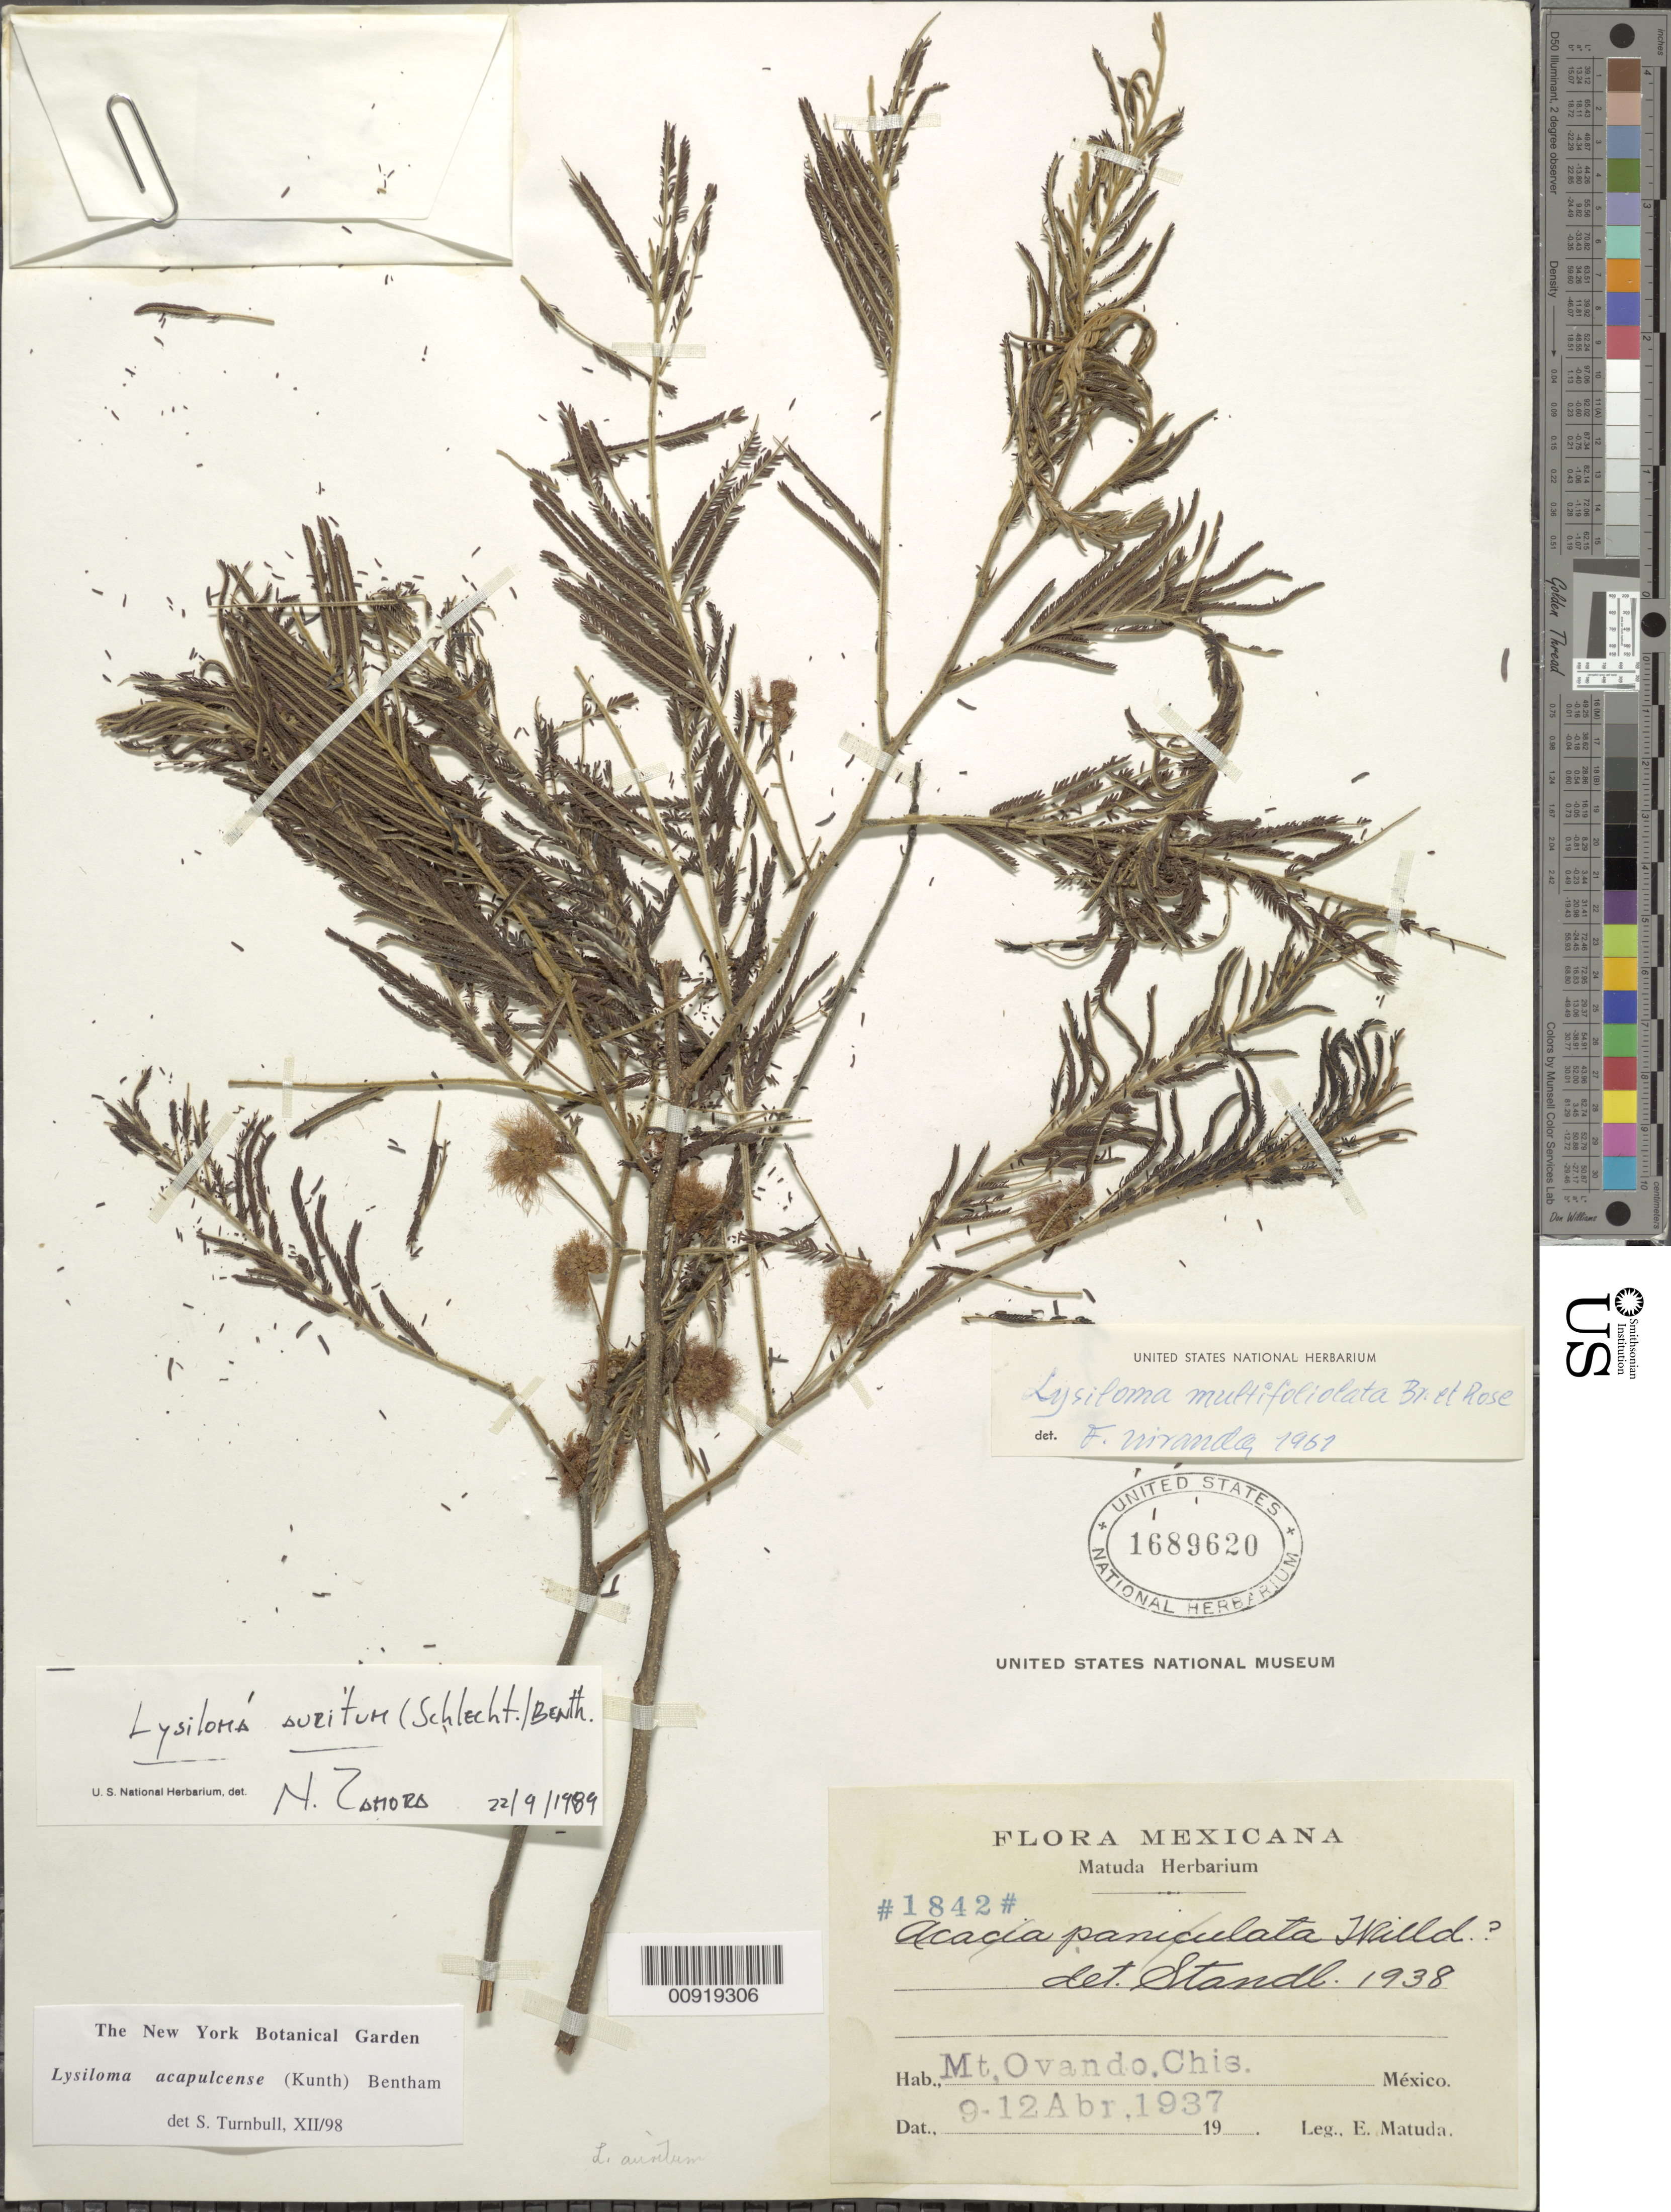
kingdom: Plantae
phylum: Tracheophyta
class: Magnoliopsida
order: Fabales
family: Fabaceae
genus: Lysiloma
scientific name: Lysiloma acapulcense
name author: (Kunth) Benth.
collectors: E. Matuda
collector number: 1842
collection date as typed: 09 Apr 1937 to 12 Apr 1937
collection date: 1937-04-09/1937-04-12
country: Mexico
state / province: Chiapas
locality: Mt. Ovando, Chiapas.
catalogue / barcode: US 1689620